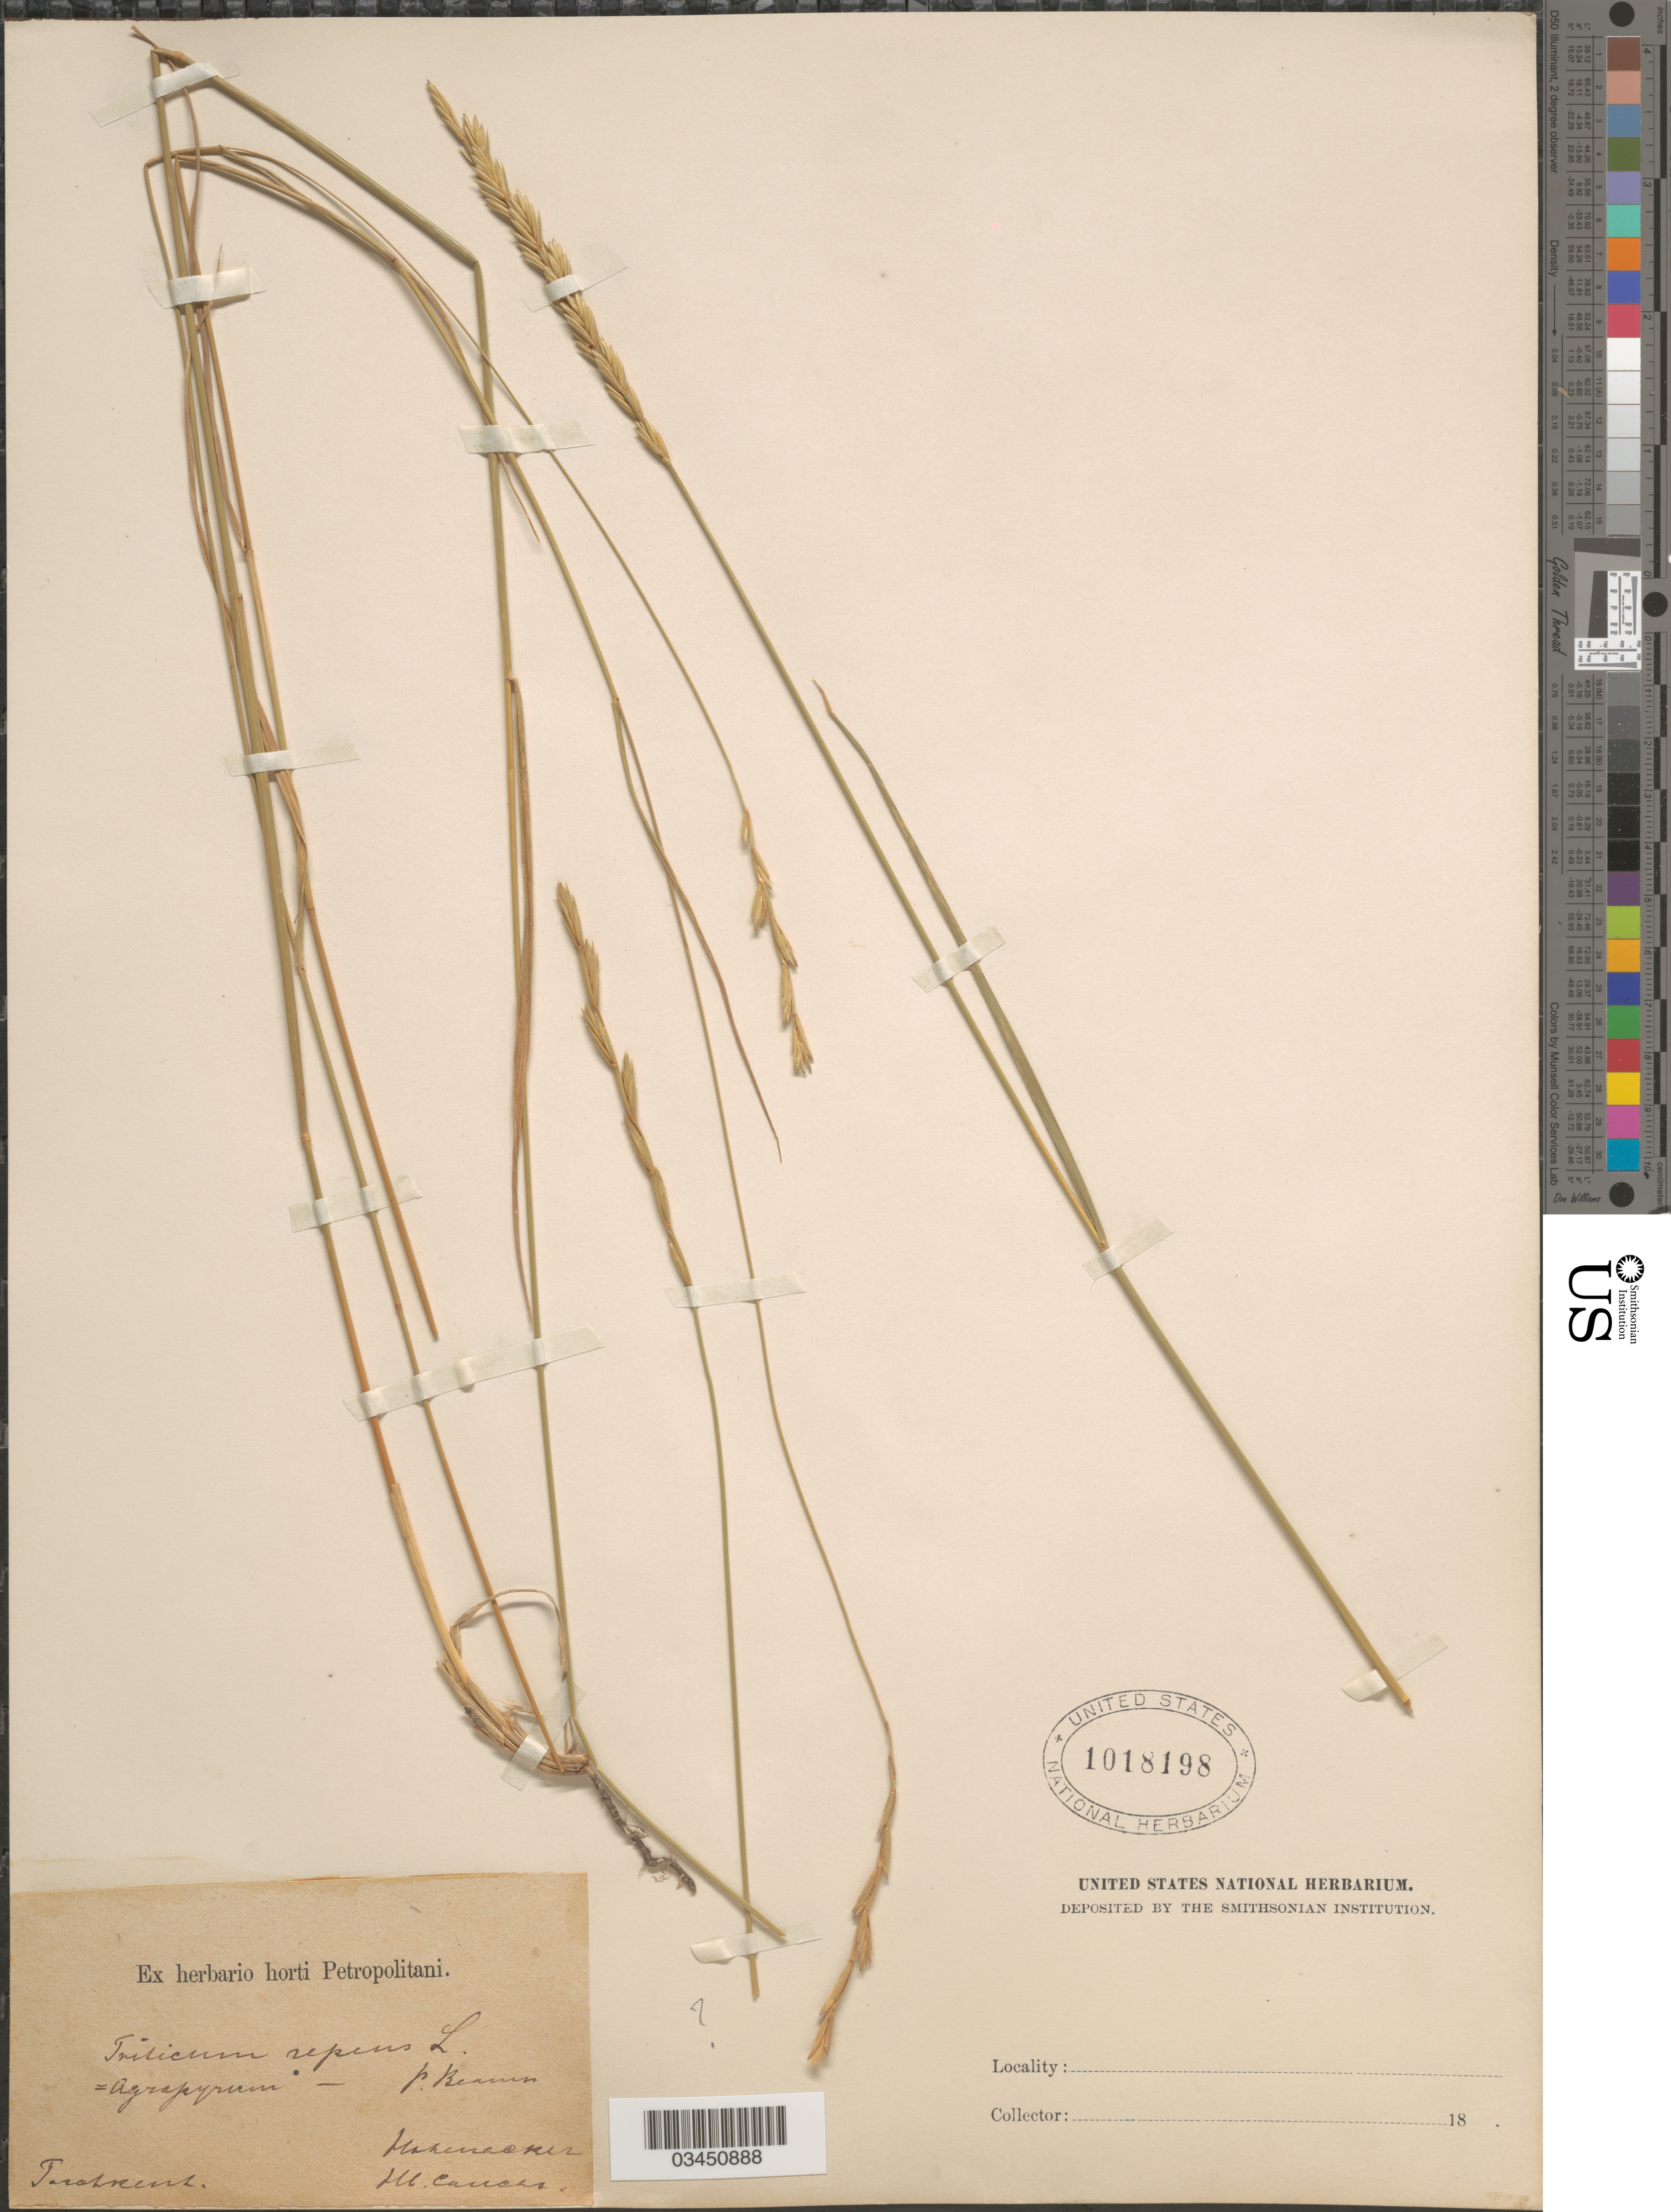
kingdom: Plantae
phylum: Tracheophyta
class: Liliopsida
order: Poales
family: Poaceae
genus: Elymus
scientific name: Elymus sp.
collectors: Hohenacker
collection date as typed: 18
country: Uzbekistan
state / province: Toshkent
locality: Toshkent. Caucas.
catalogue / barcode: US 1018198